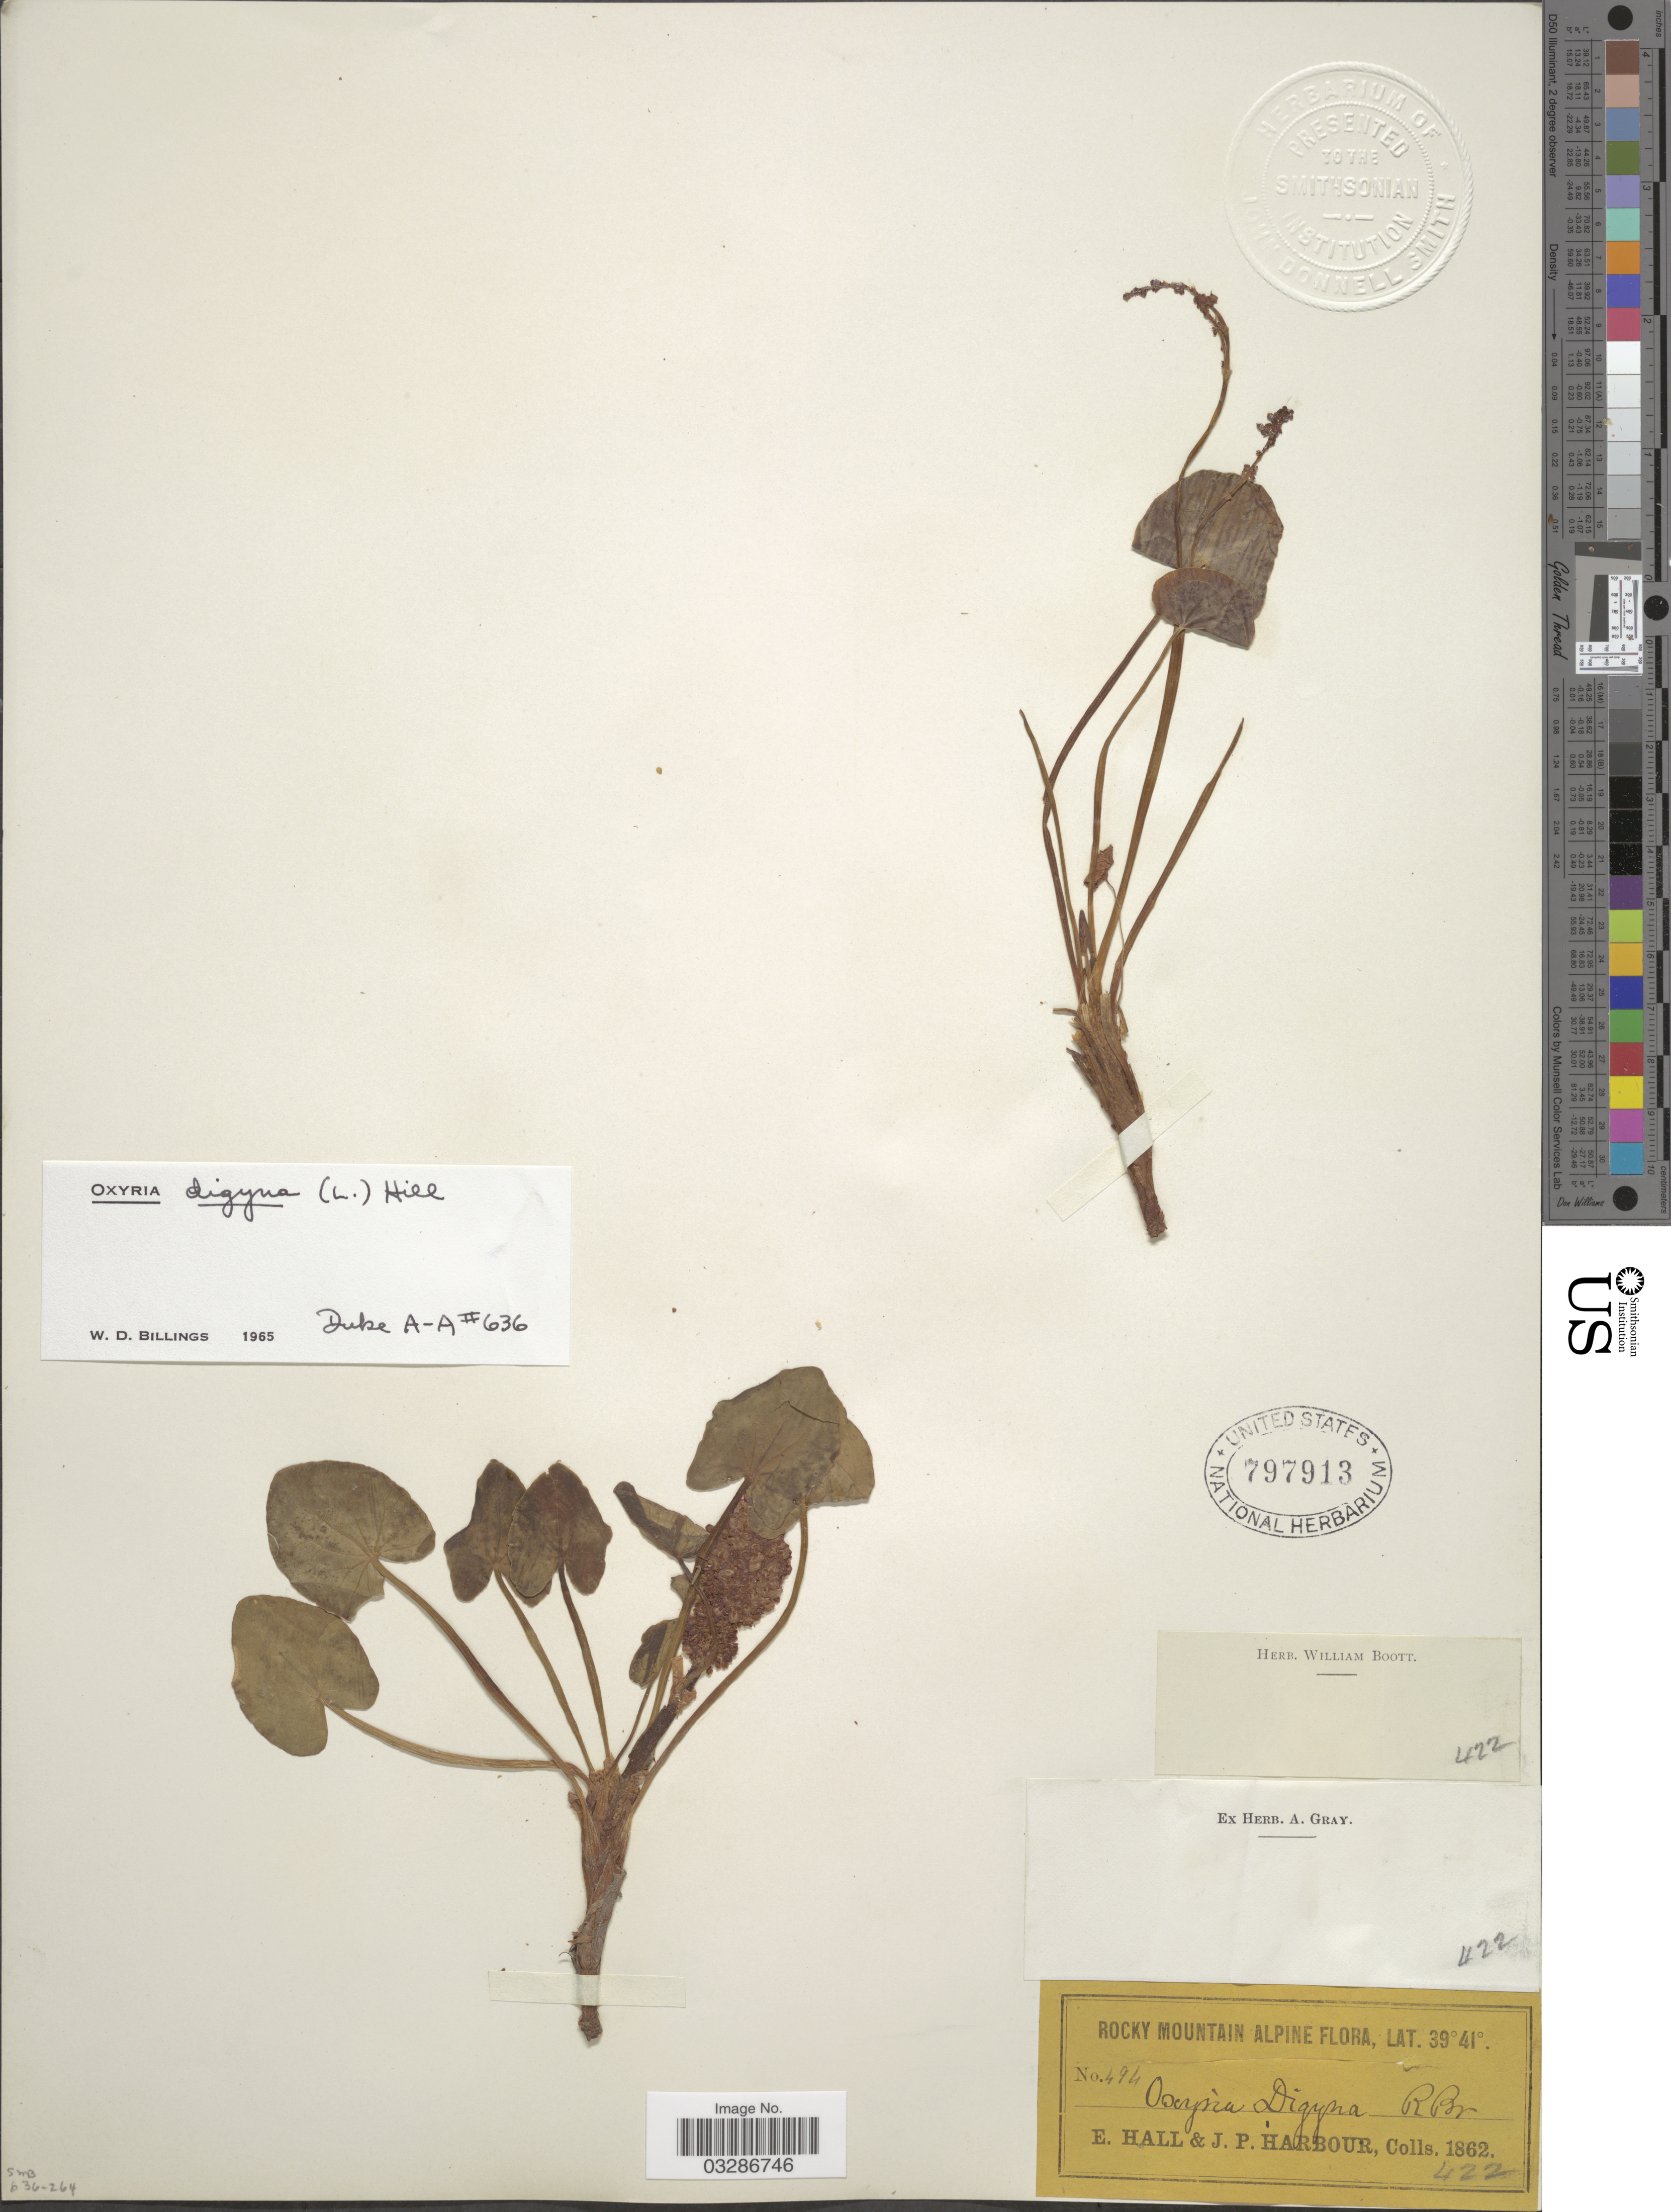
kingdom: Plantae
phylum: Tracheophyta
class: Magnoliopsida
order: Caryophyllales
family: Polygonaceae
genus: Oxyria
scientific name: Oxyria digyna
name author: (L.) Hill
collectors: E. Hall & J. Harbour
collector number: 494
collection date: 1862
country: United States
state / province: Colorado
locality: Rocky Mountain Alpine.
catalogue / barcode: US 797913